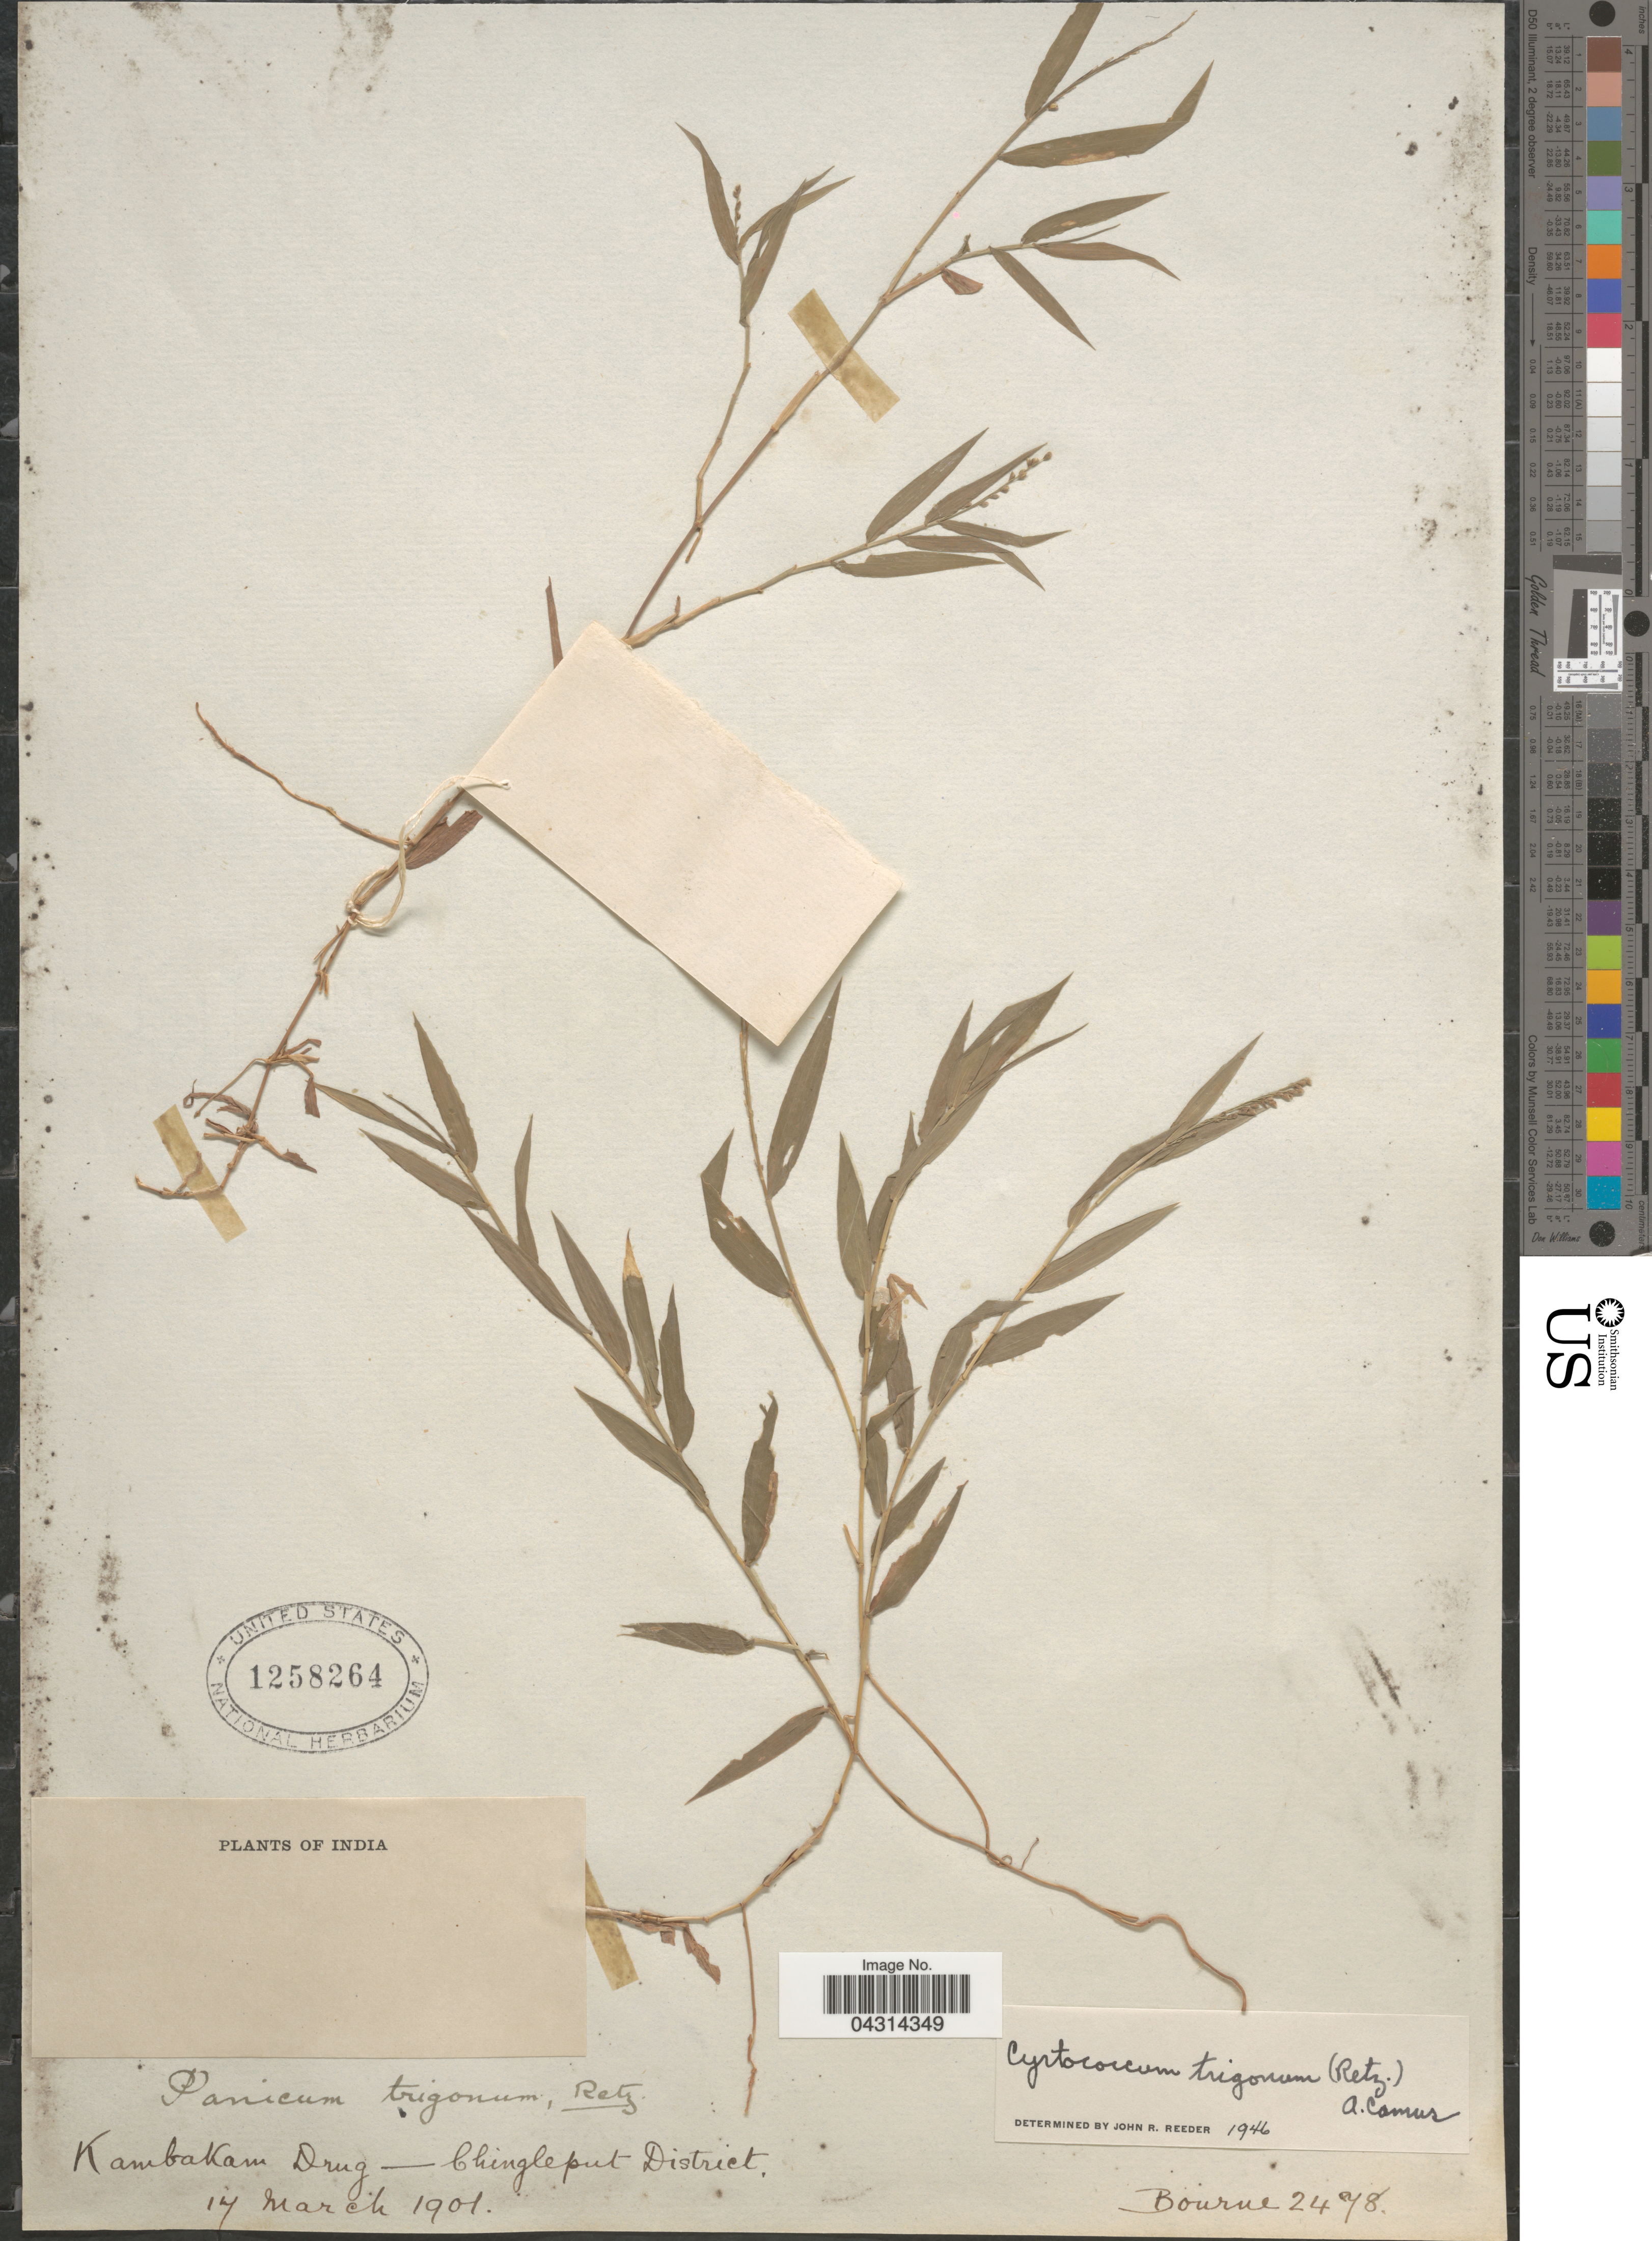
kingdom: Plantae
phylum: Tracheophyta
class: Liliopsida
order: Poales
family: Poaceae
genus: Cyrtococcum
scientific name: Cyrtococcum trigonum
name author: (Retz.) A. Camus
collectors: -- Bourne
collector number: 2478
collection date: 1901-03-14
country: India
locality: Kambakkam Drug - Chingleput District.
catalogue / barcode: US 1258264